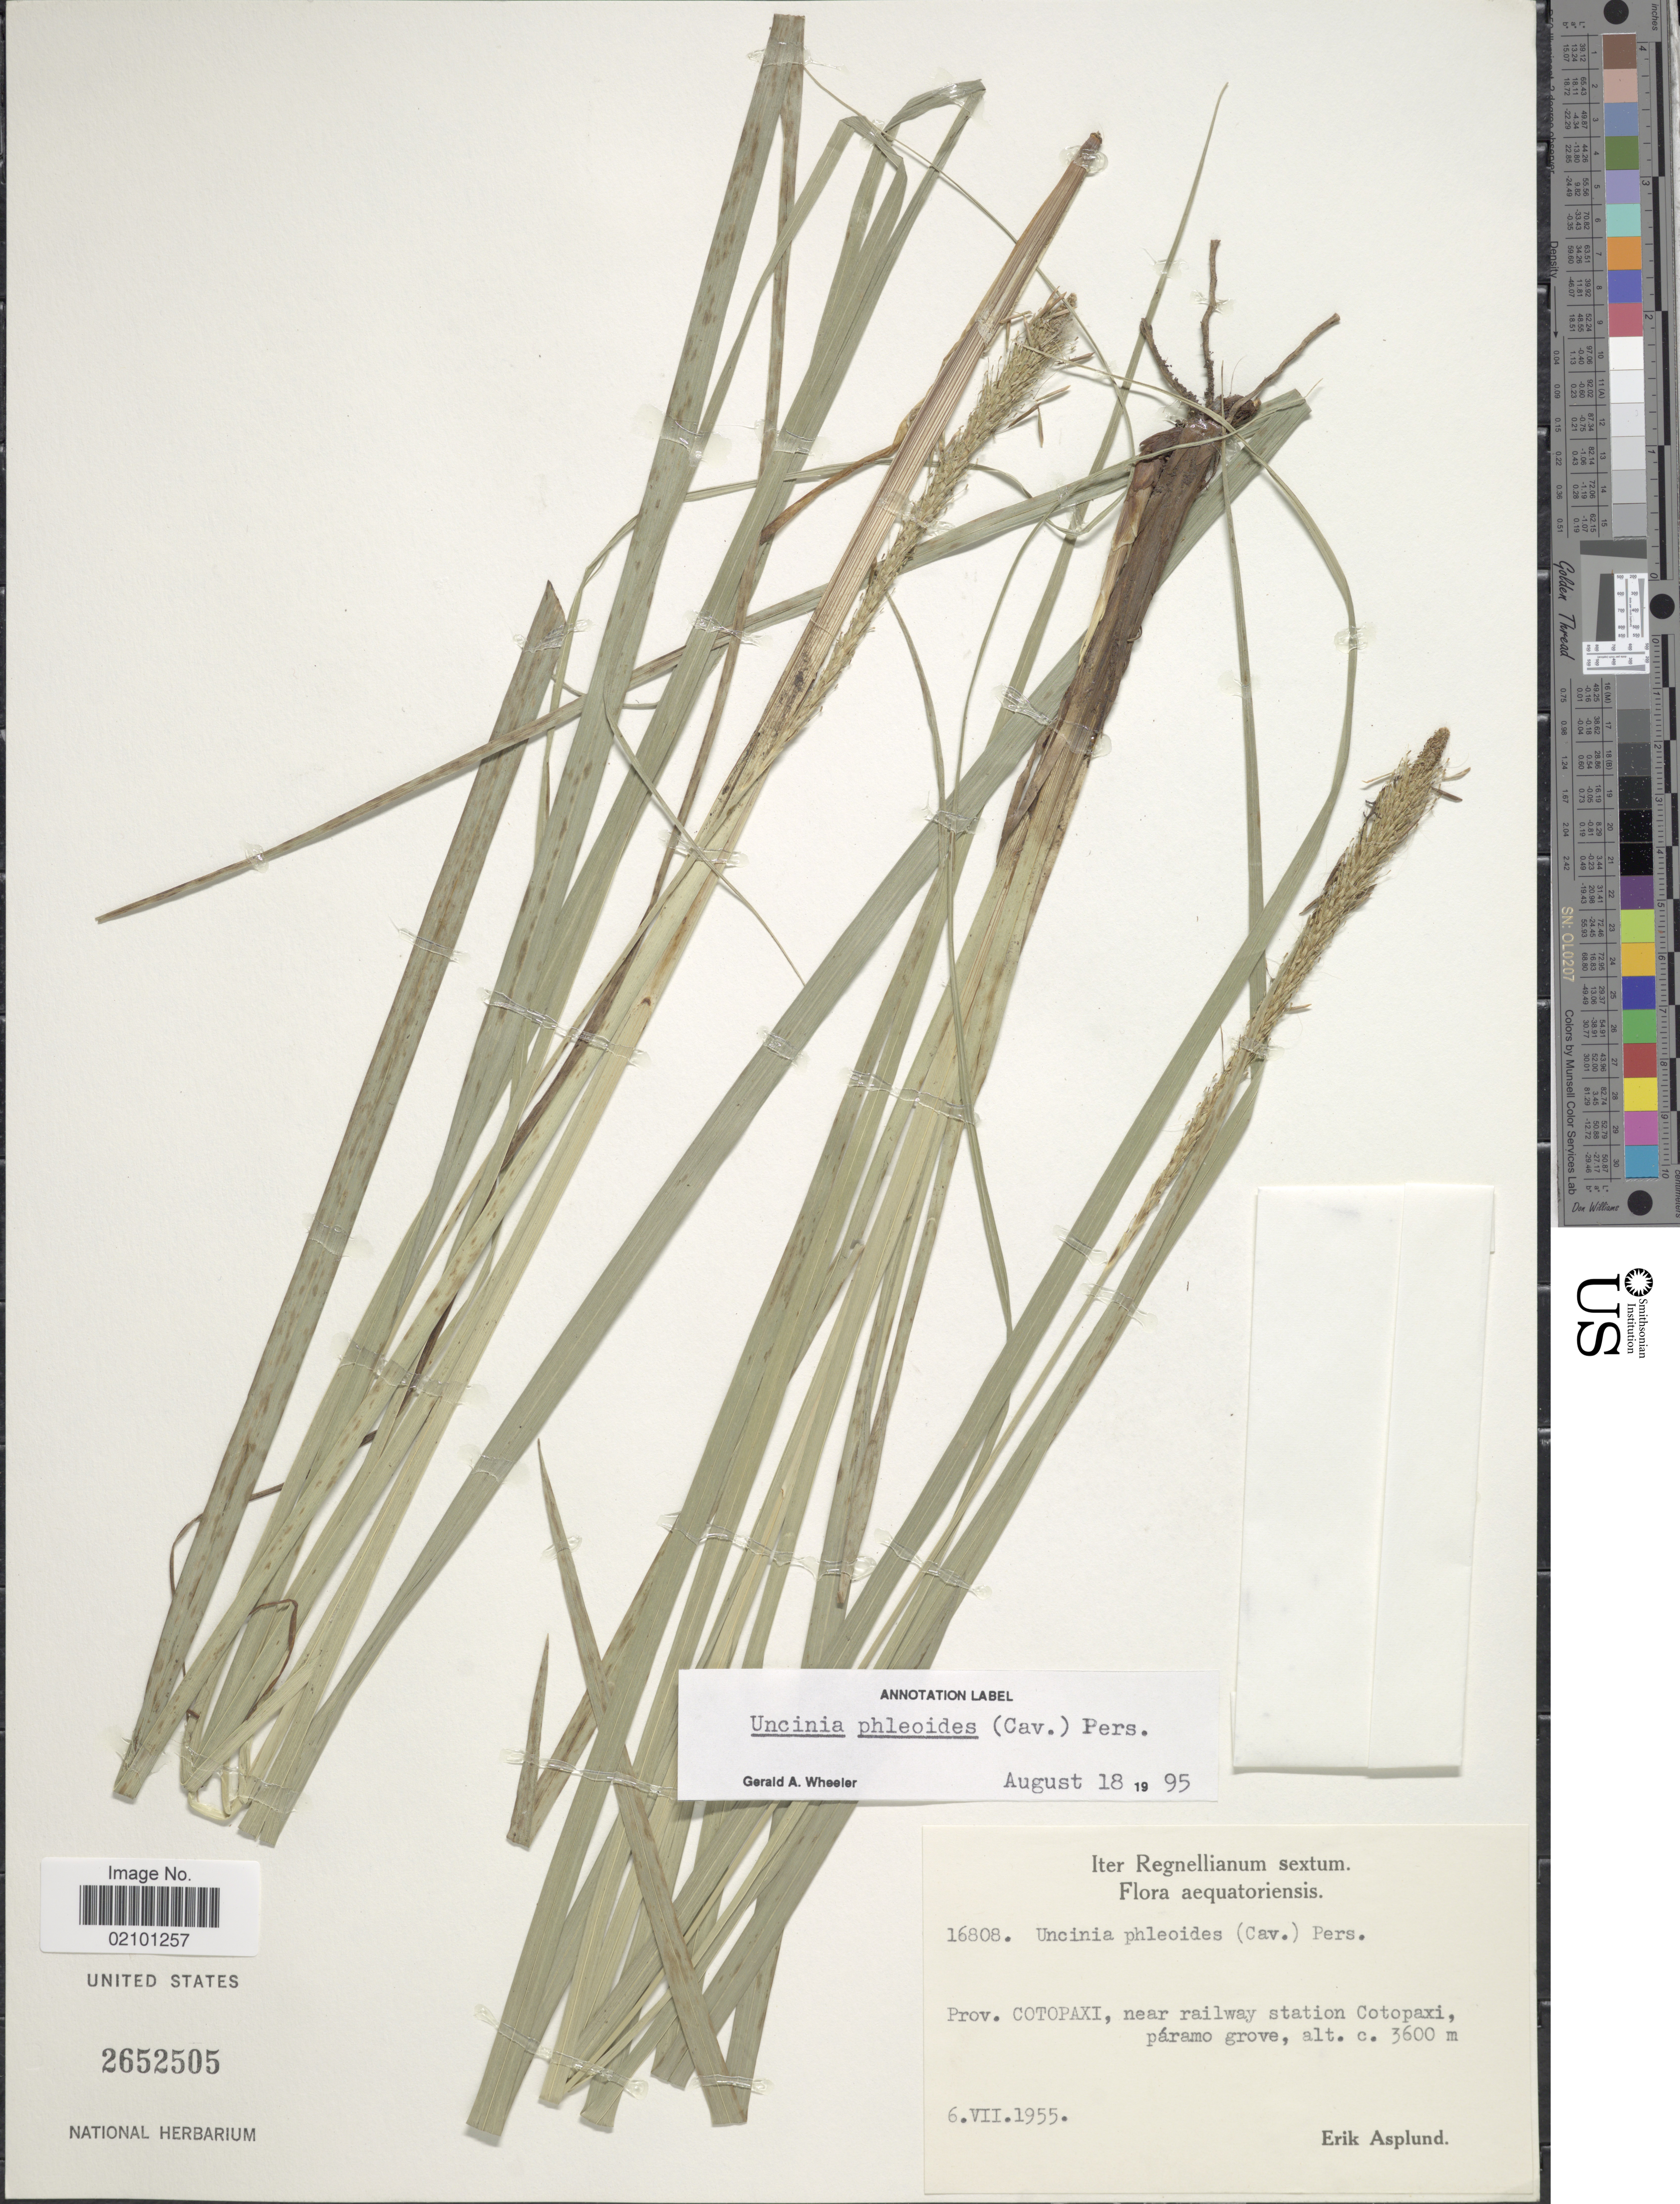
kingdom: Plantae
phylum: Tracheophyta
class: Liliopsida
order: Poales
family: Cyperaceae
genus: Carex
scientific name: Carex phleoides subsp. koyamae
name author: (Gómez-Laur.) Jim.Mejías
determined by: Jimnéz-Mejias, Pedro, (UPOS), Universidad Pablo de Olavide (SPAIN)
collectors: E. Asplund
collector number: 16808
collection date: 1955-07-06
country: Ecuador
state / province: Cotopaxi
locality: Prov. Cotopaxi, near railway station Cotopaxi, paramo grove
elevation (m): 3600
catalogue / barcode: US 2652505